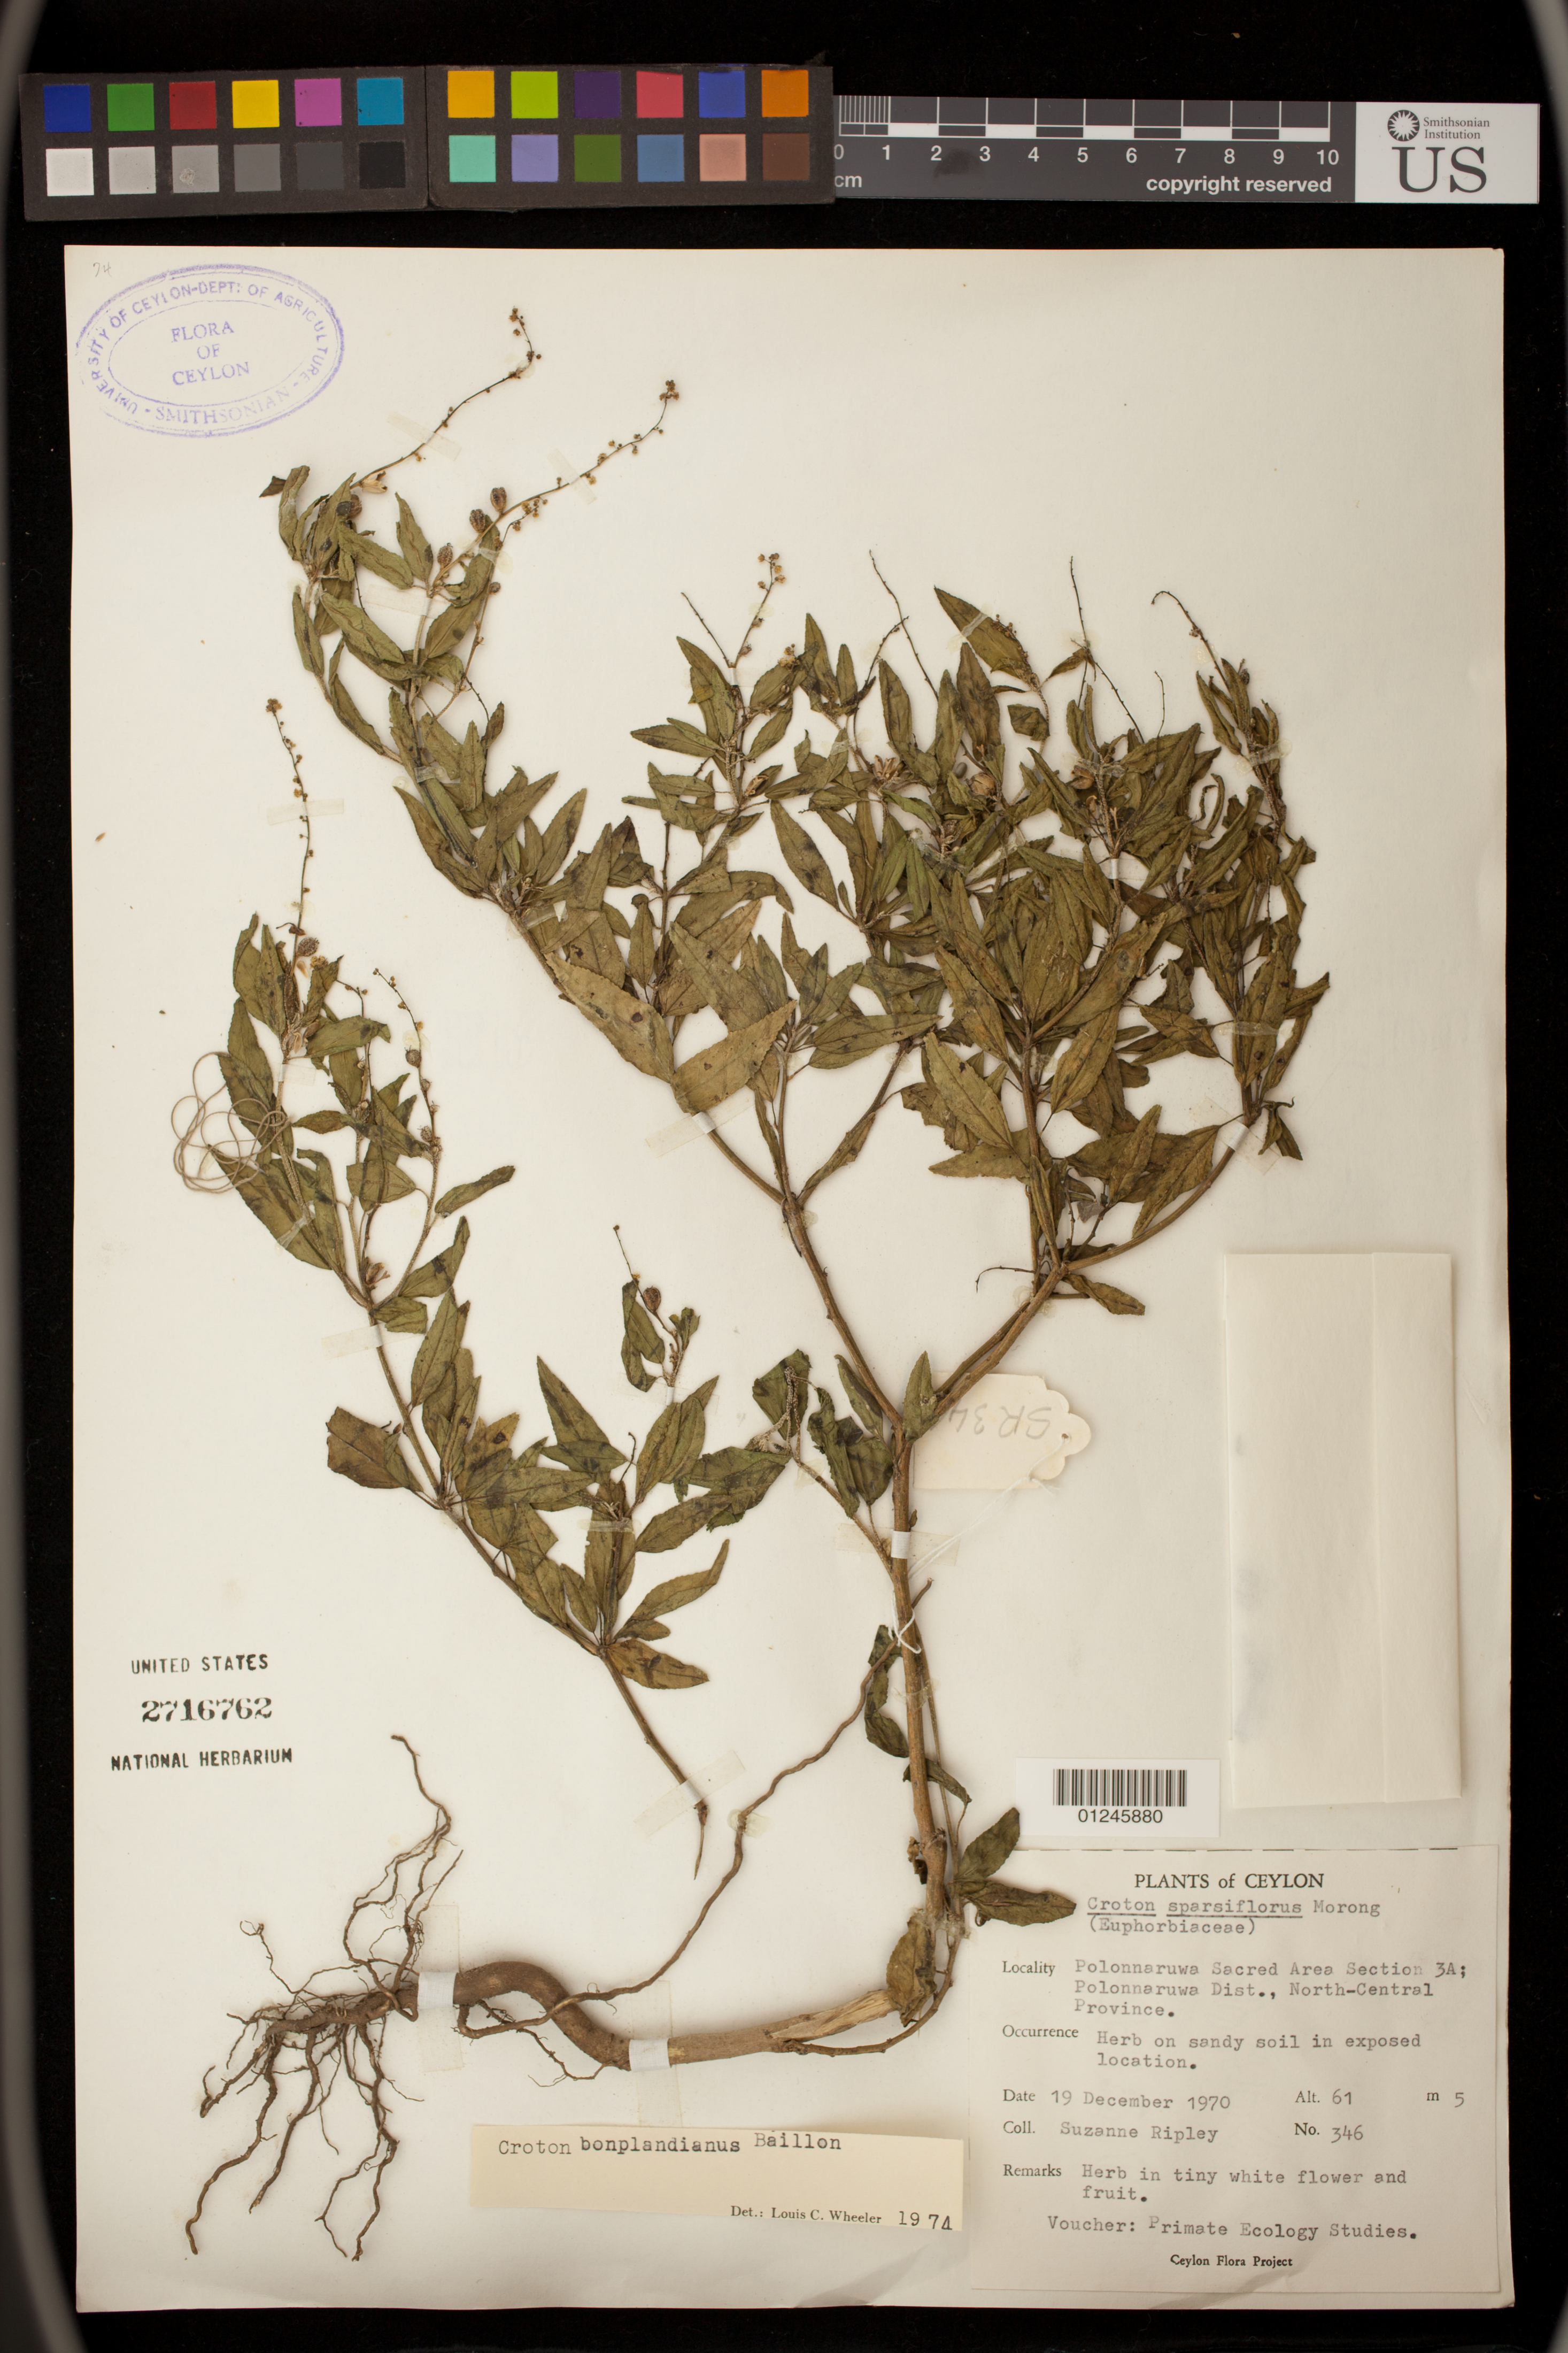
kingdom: Plantae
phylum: Tracheophyta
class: Magnoliopsida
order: Malpighiales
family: Euphorbiaceae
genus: Croton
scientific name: Croton bonplandianus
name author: Baill.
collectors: S. Ripley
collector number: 346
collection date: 1970-12-19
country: Sri Lanka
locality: Polonnaruwa Sacred Area Section 3A; Polonnaruwa Dist., North-Central Province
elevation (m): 61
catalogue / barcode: US 2716762